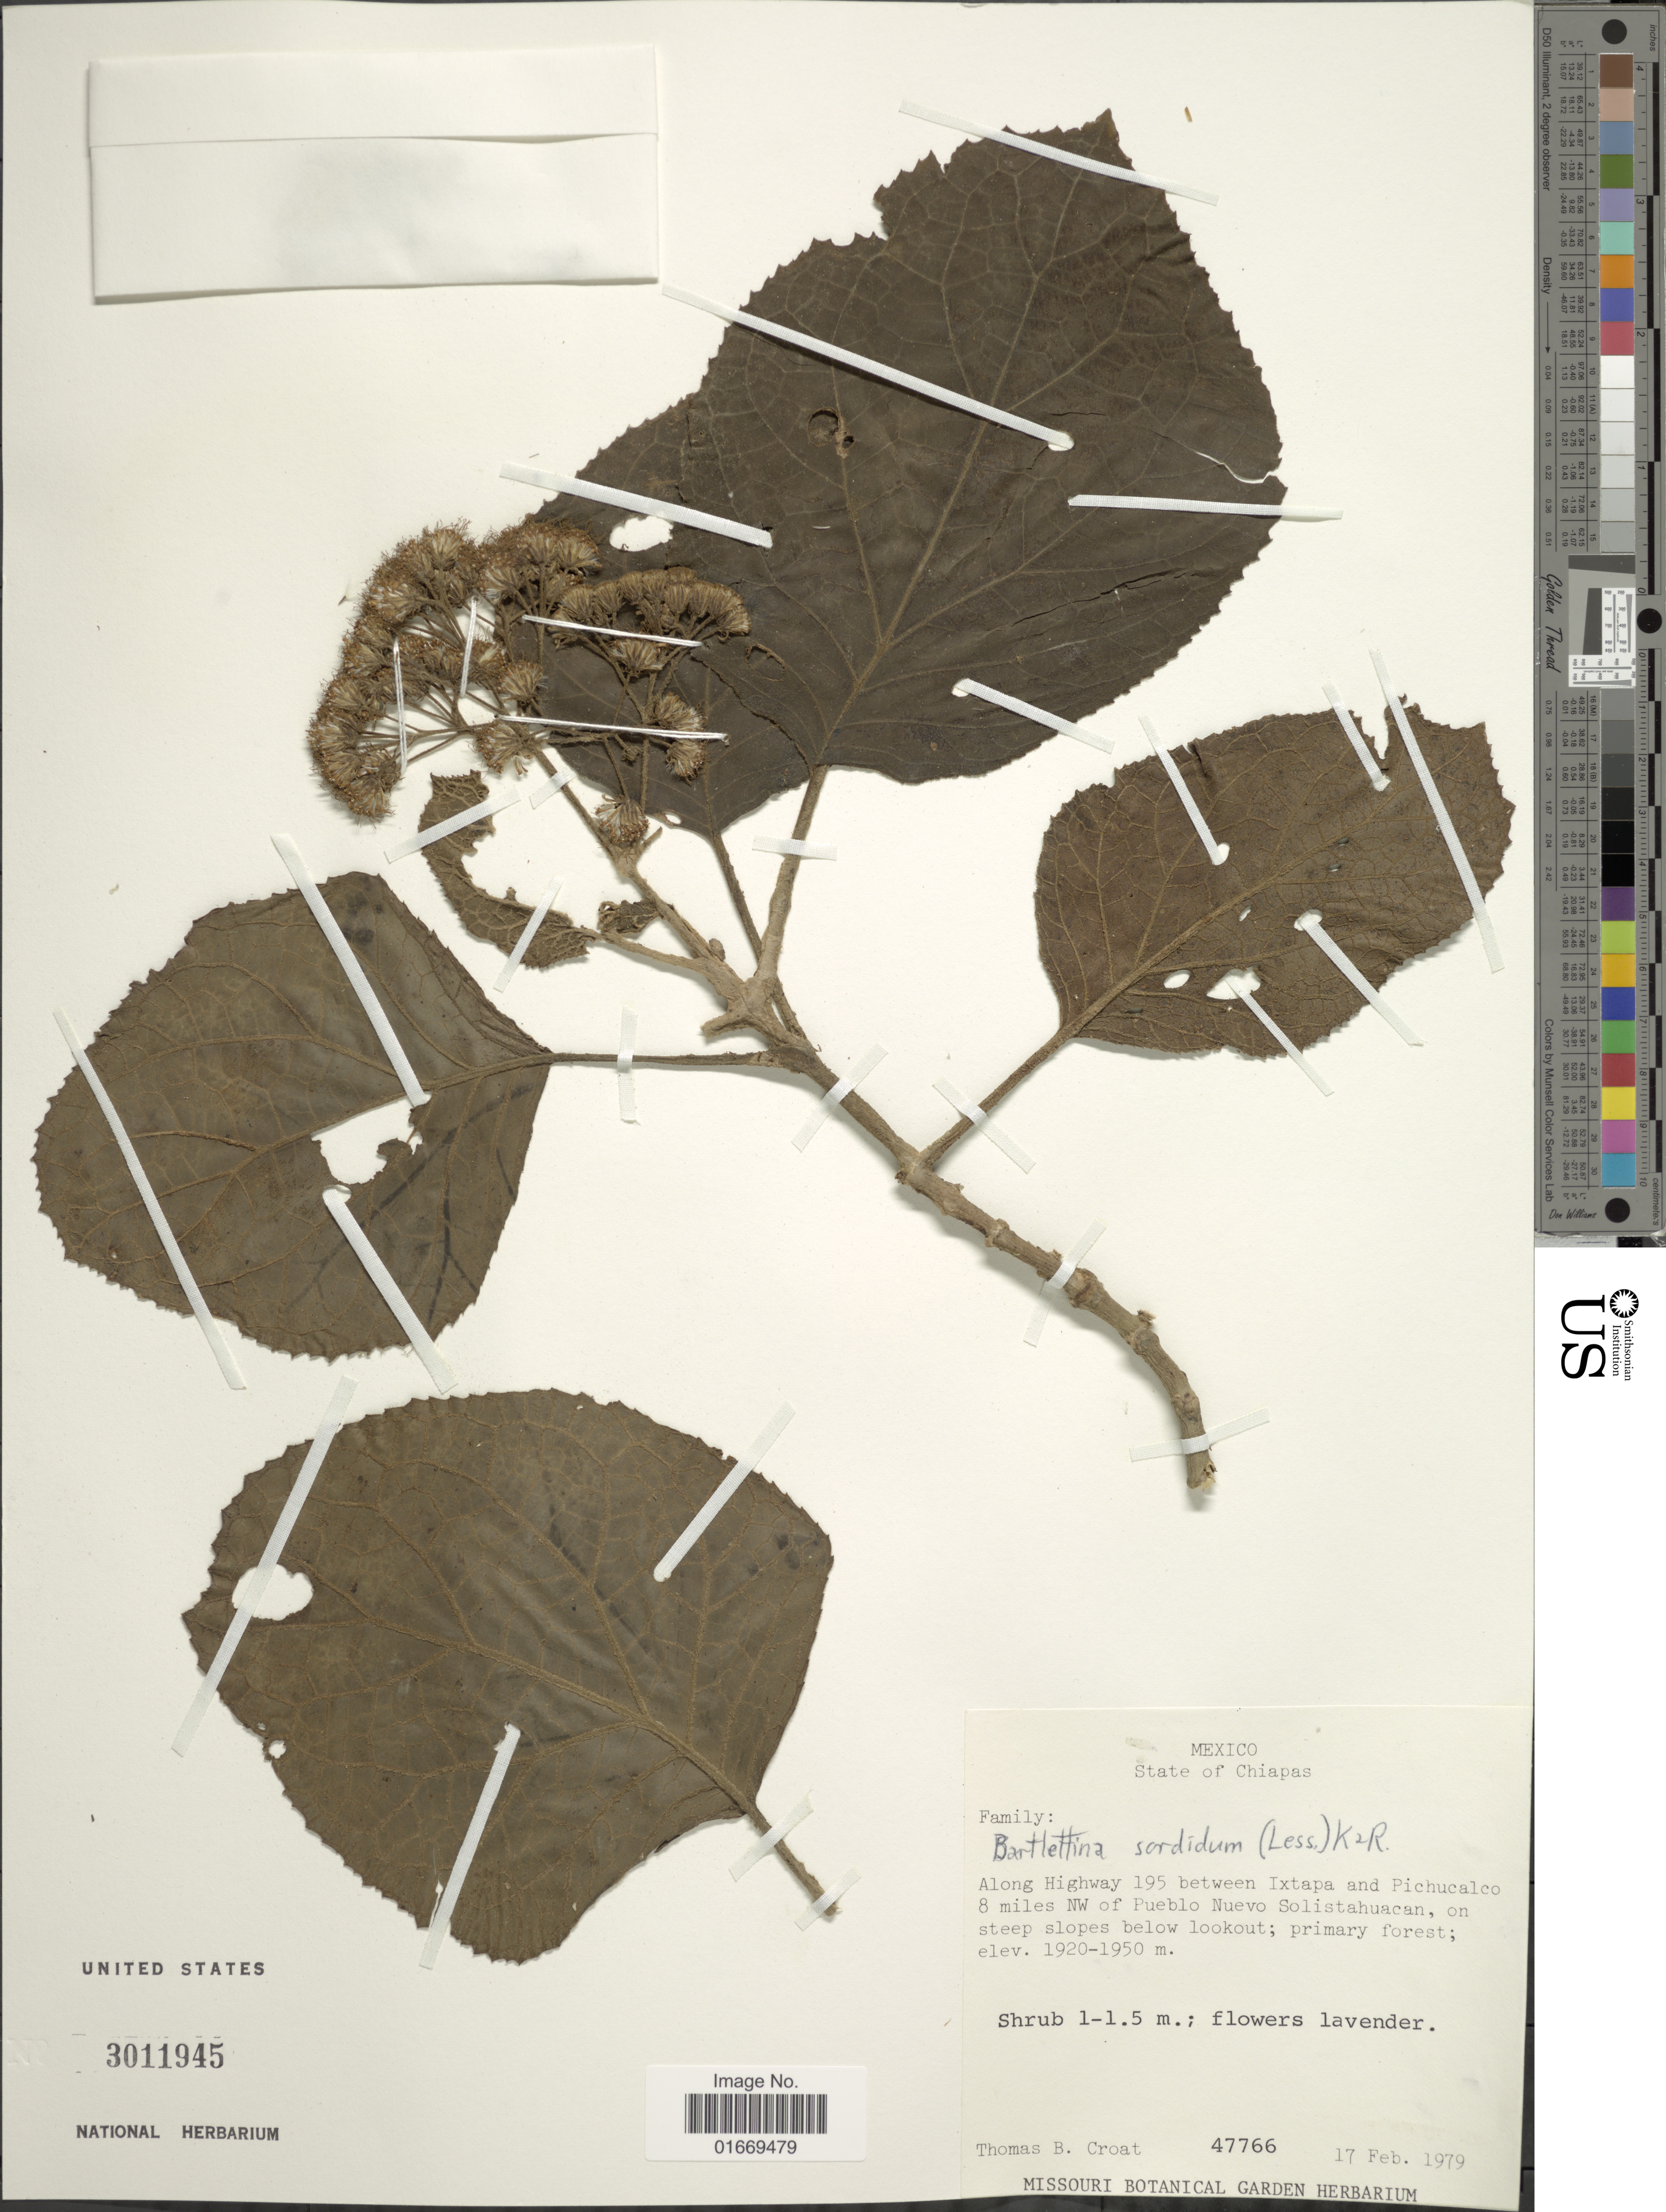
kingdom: Plantae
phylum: Tracheophyta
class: Magnoliopsida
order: Asterales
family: Asteraceae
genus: Bartlettina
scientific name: Bartlettina sordida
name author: (Less.) R.M. King & H. Rob.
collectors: T. B. Croat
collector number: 47766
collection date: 1979-02-17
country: Mexico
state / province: Chiapas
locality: Along Highway 195 between Ixtapa and Pichucalco 8 miles NW of Pueblo Nuevo Solistahuacan, on steep slopes below lookout; primary forest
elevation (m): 1920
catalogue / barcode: US 3011945